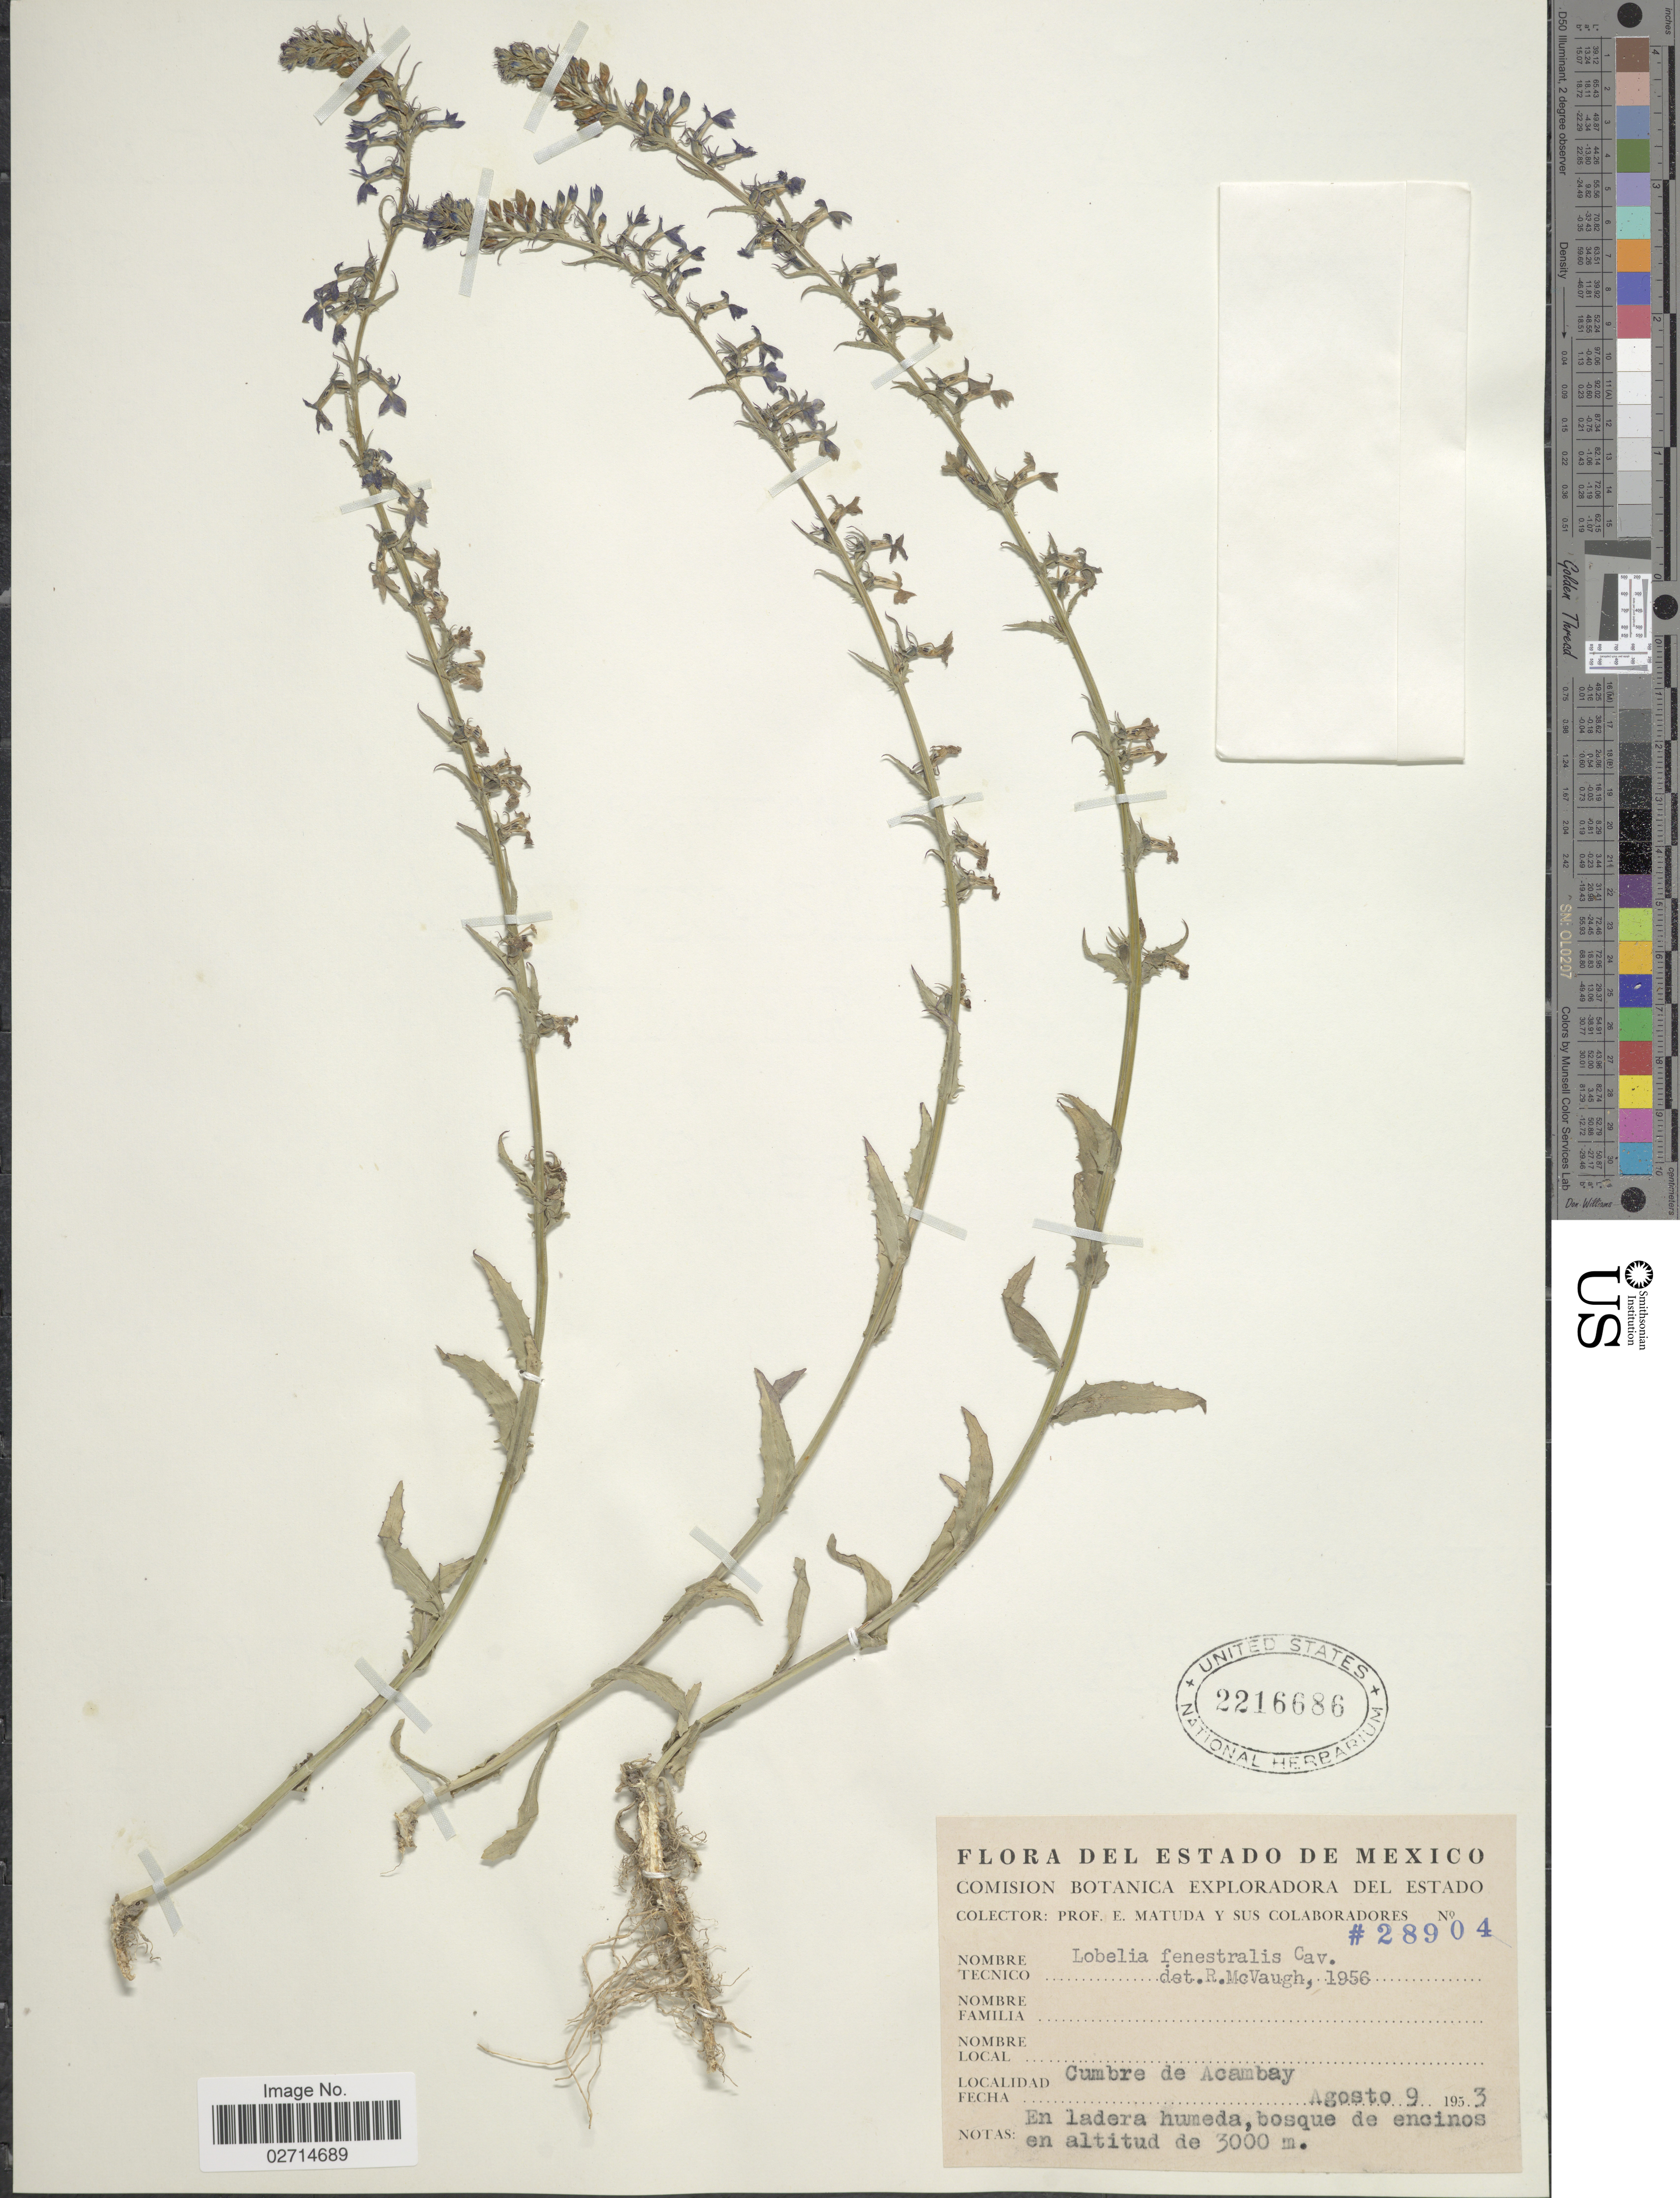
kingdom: Plantae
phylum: Tracheophyta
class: Magnoliopsida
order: Asterales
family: Campanulaceae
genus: Lobelia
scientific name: Lobelia fenestralis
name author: Cav.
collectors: E. Matuda & Sus Colaboradores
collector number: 28904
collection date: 1953-08-09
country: Mexico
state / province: México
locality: Cumbre de Acambay.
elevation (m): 3000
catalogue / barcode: US 2216686